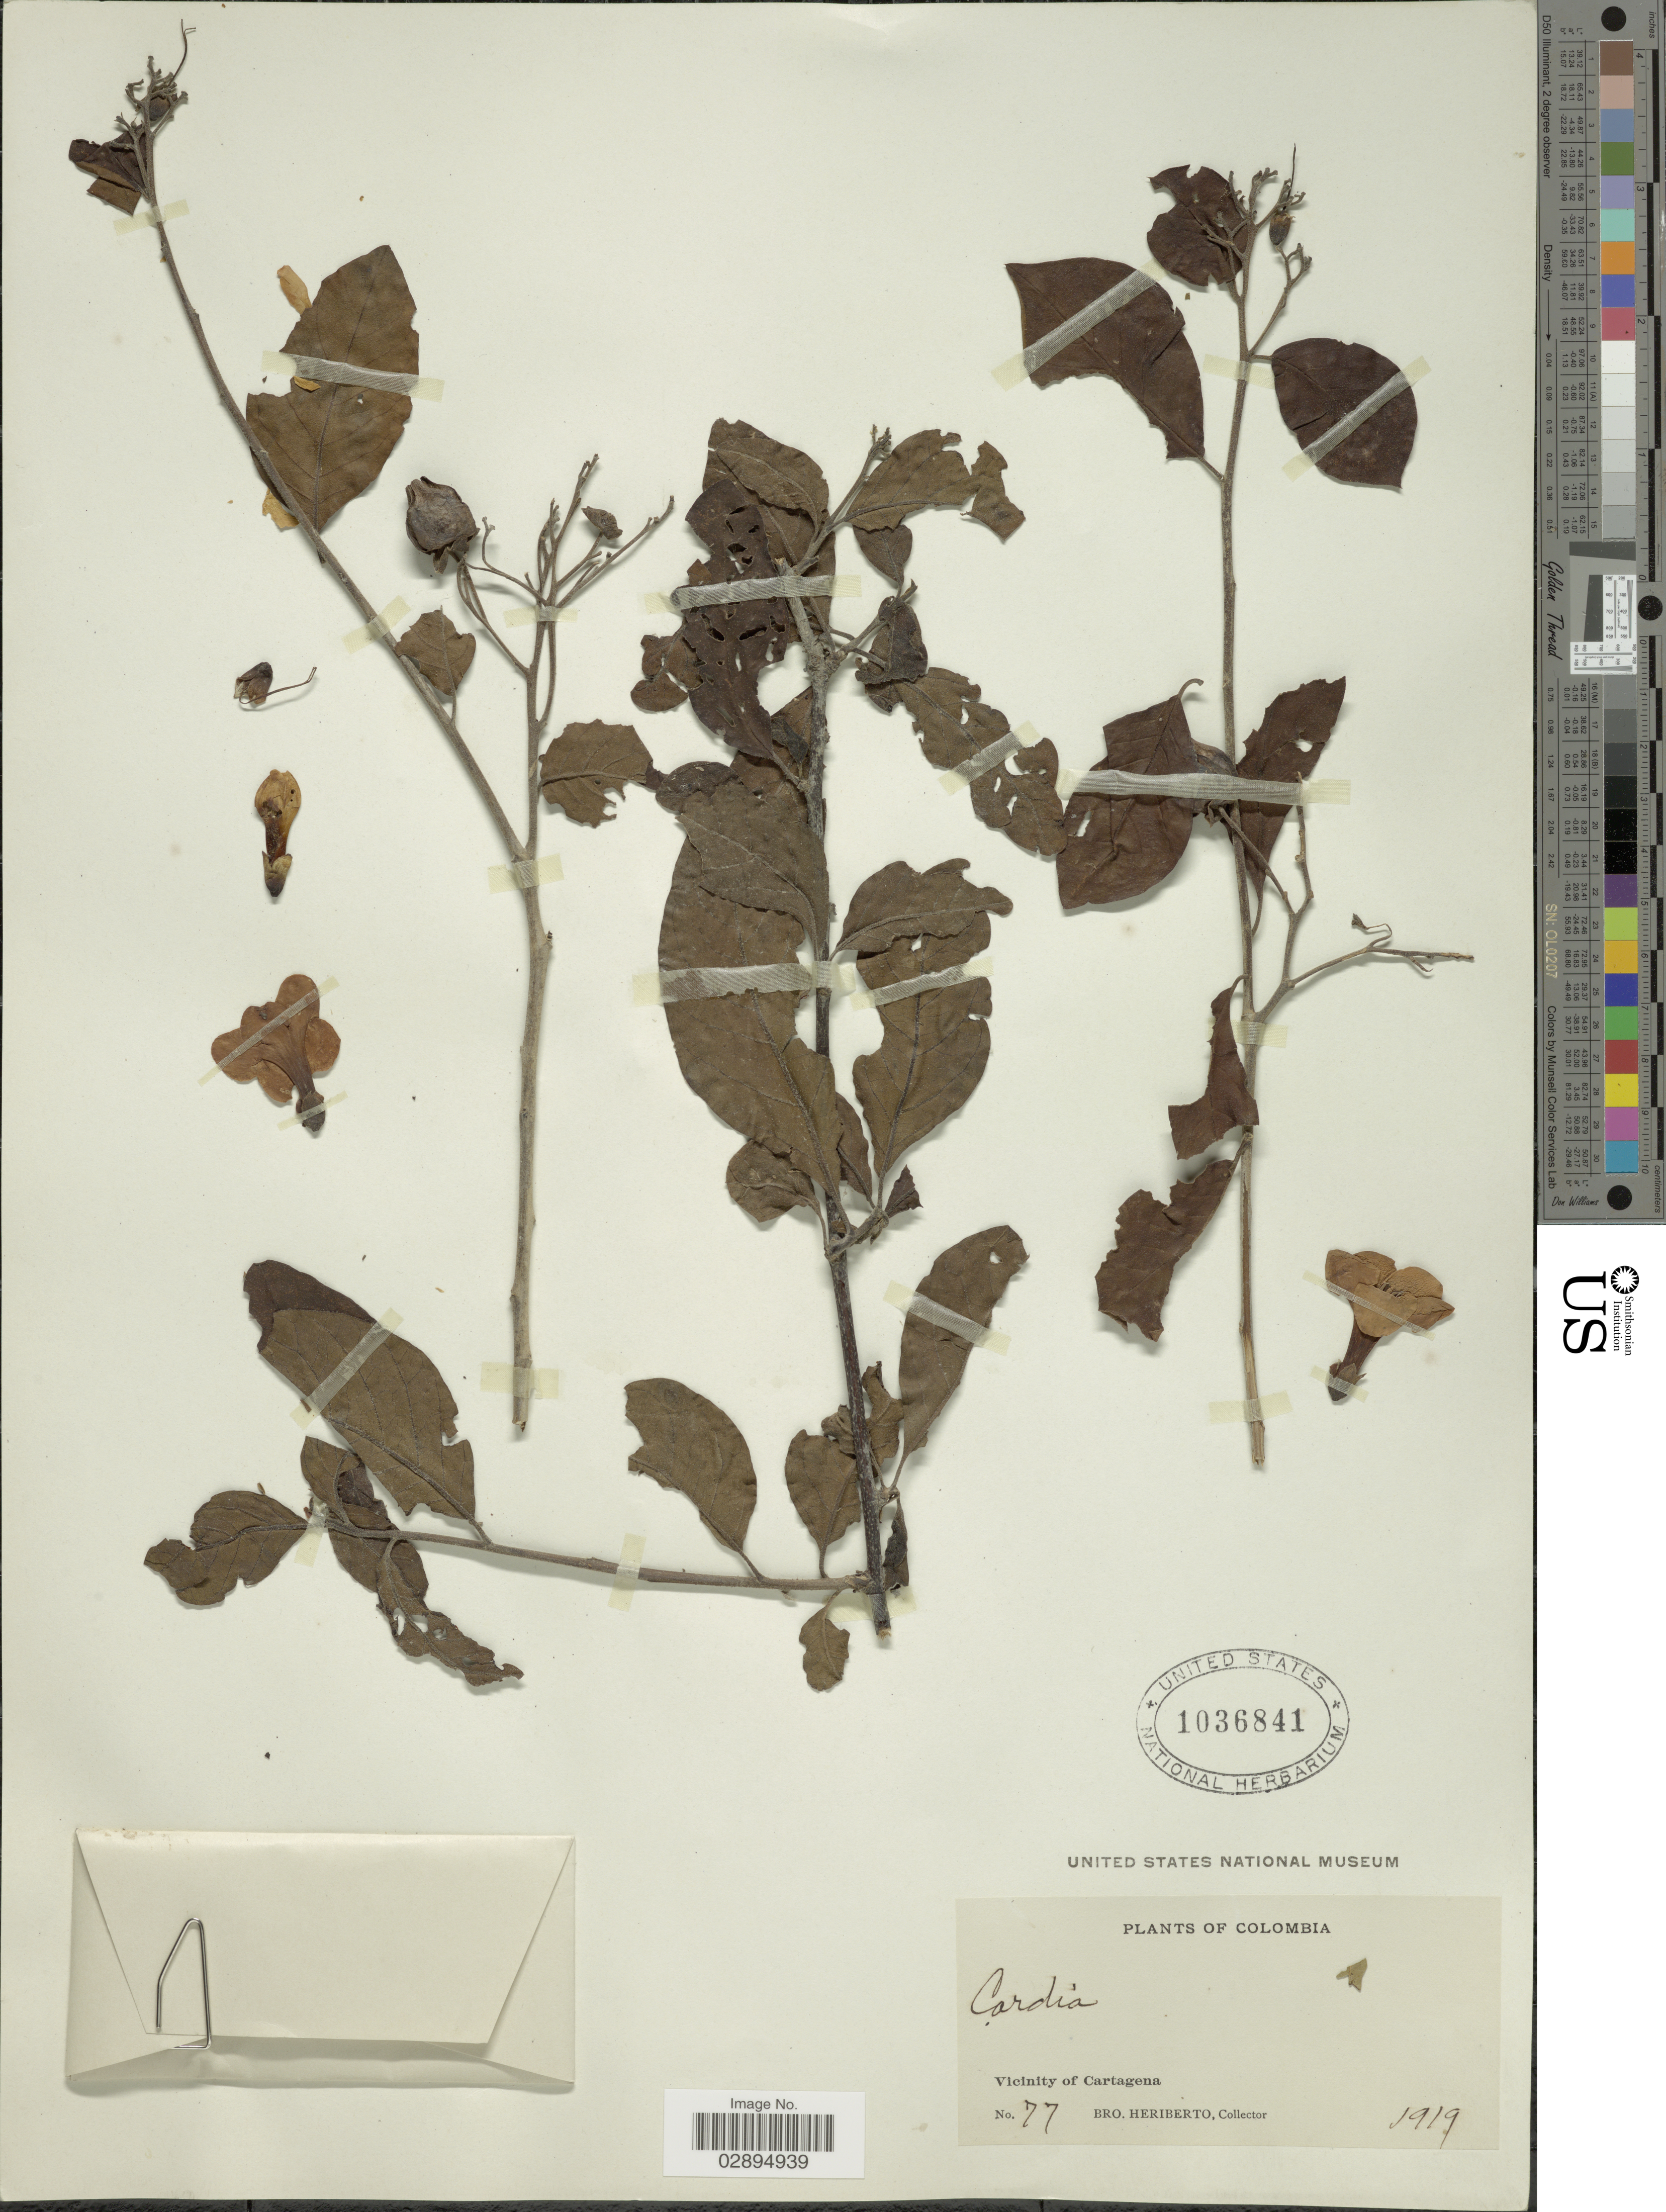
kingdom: Plantae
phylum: Tracheophyta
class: Magnoliopsida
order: Boraginales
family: Ehretiaceae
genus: Bourreria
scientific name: Bourreria exsucca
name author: (L.) Jacq.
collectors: B. Heriberto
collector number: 77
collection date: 1919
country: Colombia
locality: Vicinity of Cartagena.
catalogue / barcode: US 1036841